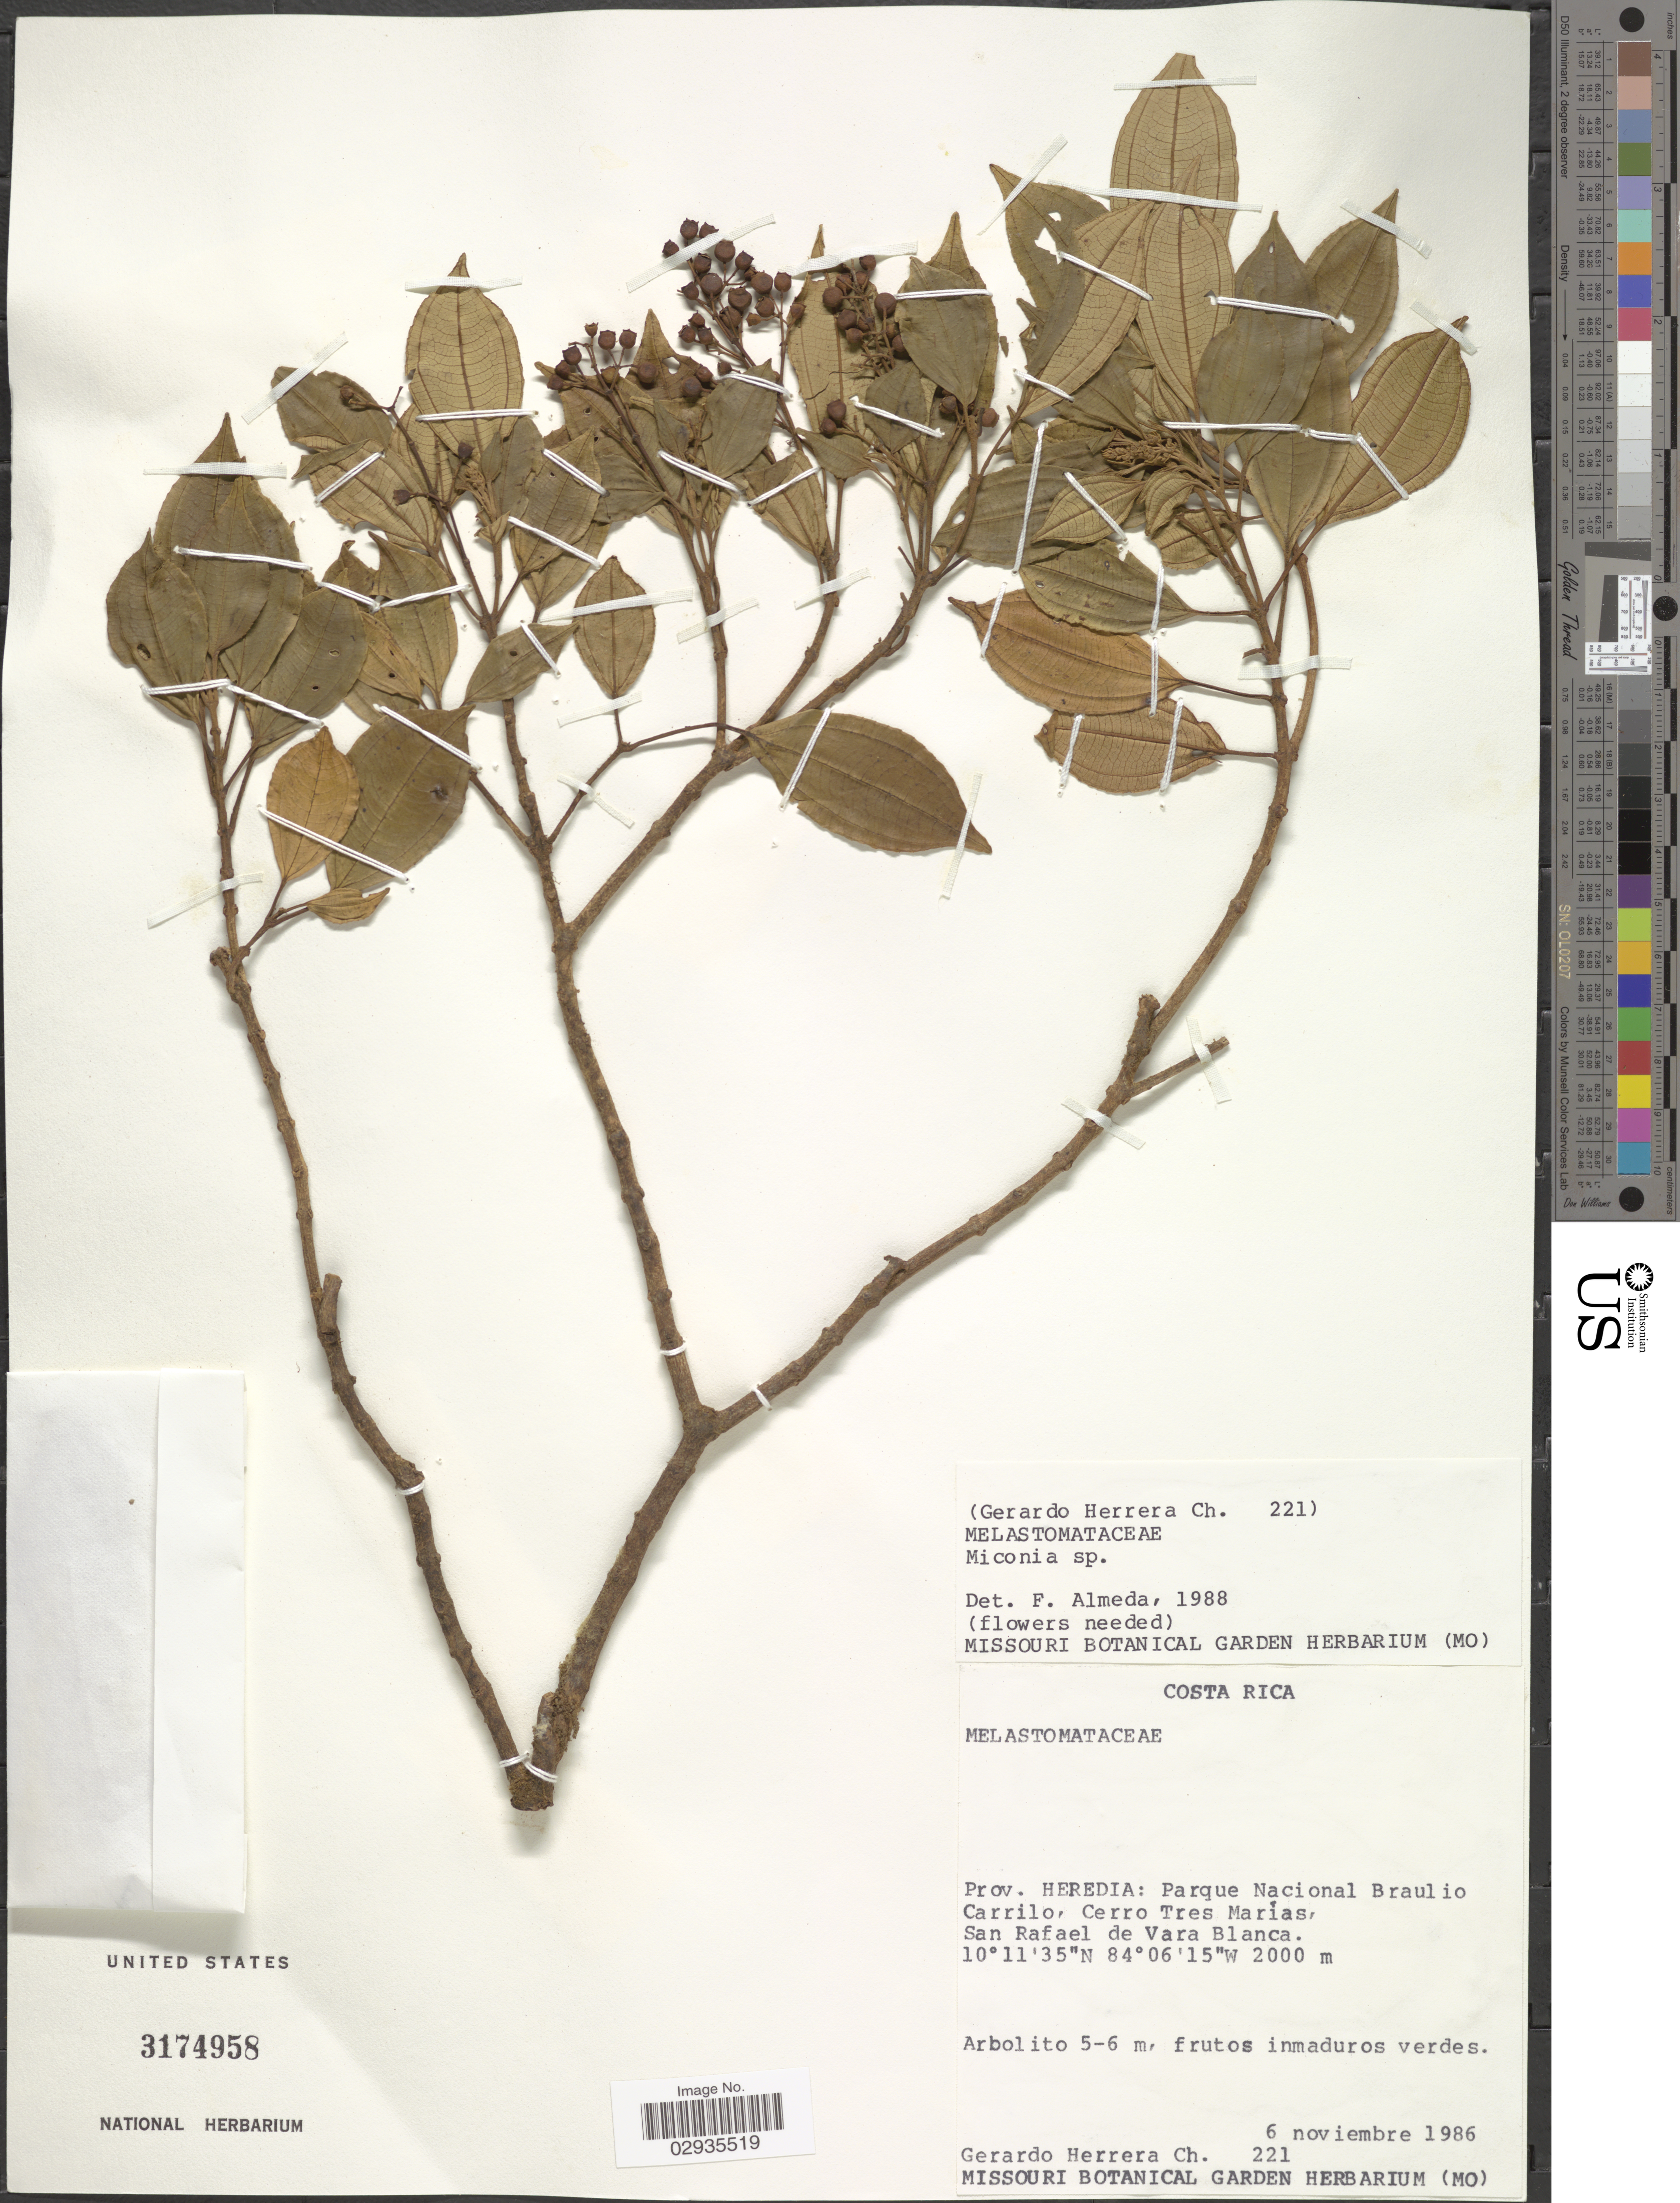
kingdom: Plantae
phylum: Tracheophyta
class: Magnoliopsida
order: Myrtales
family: Melastomataceae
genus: Miconia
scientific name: Miconia sp.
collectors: G. Herrera Ch.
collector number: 221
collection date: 1986-11-06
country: Costa Rica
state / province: Heredia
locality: Parque Nacional Braulio Carrilo, Cerro Tres Marías, San Rafael de Vara Blanca.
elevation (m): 2000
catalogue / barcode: US 3174958